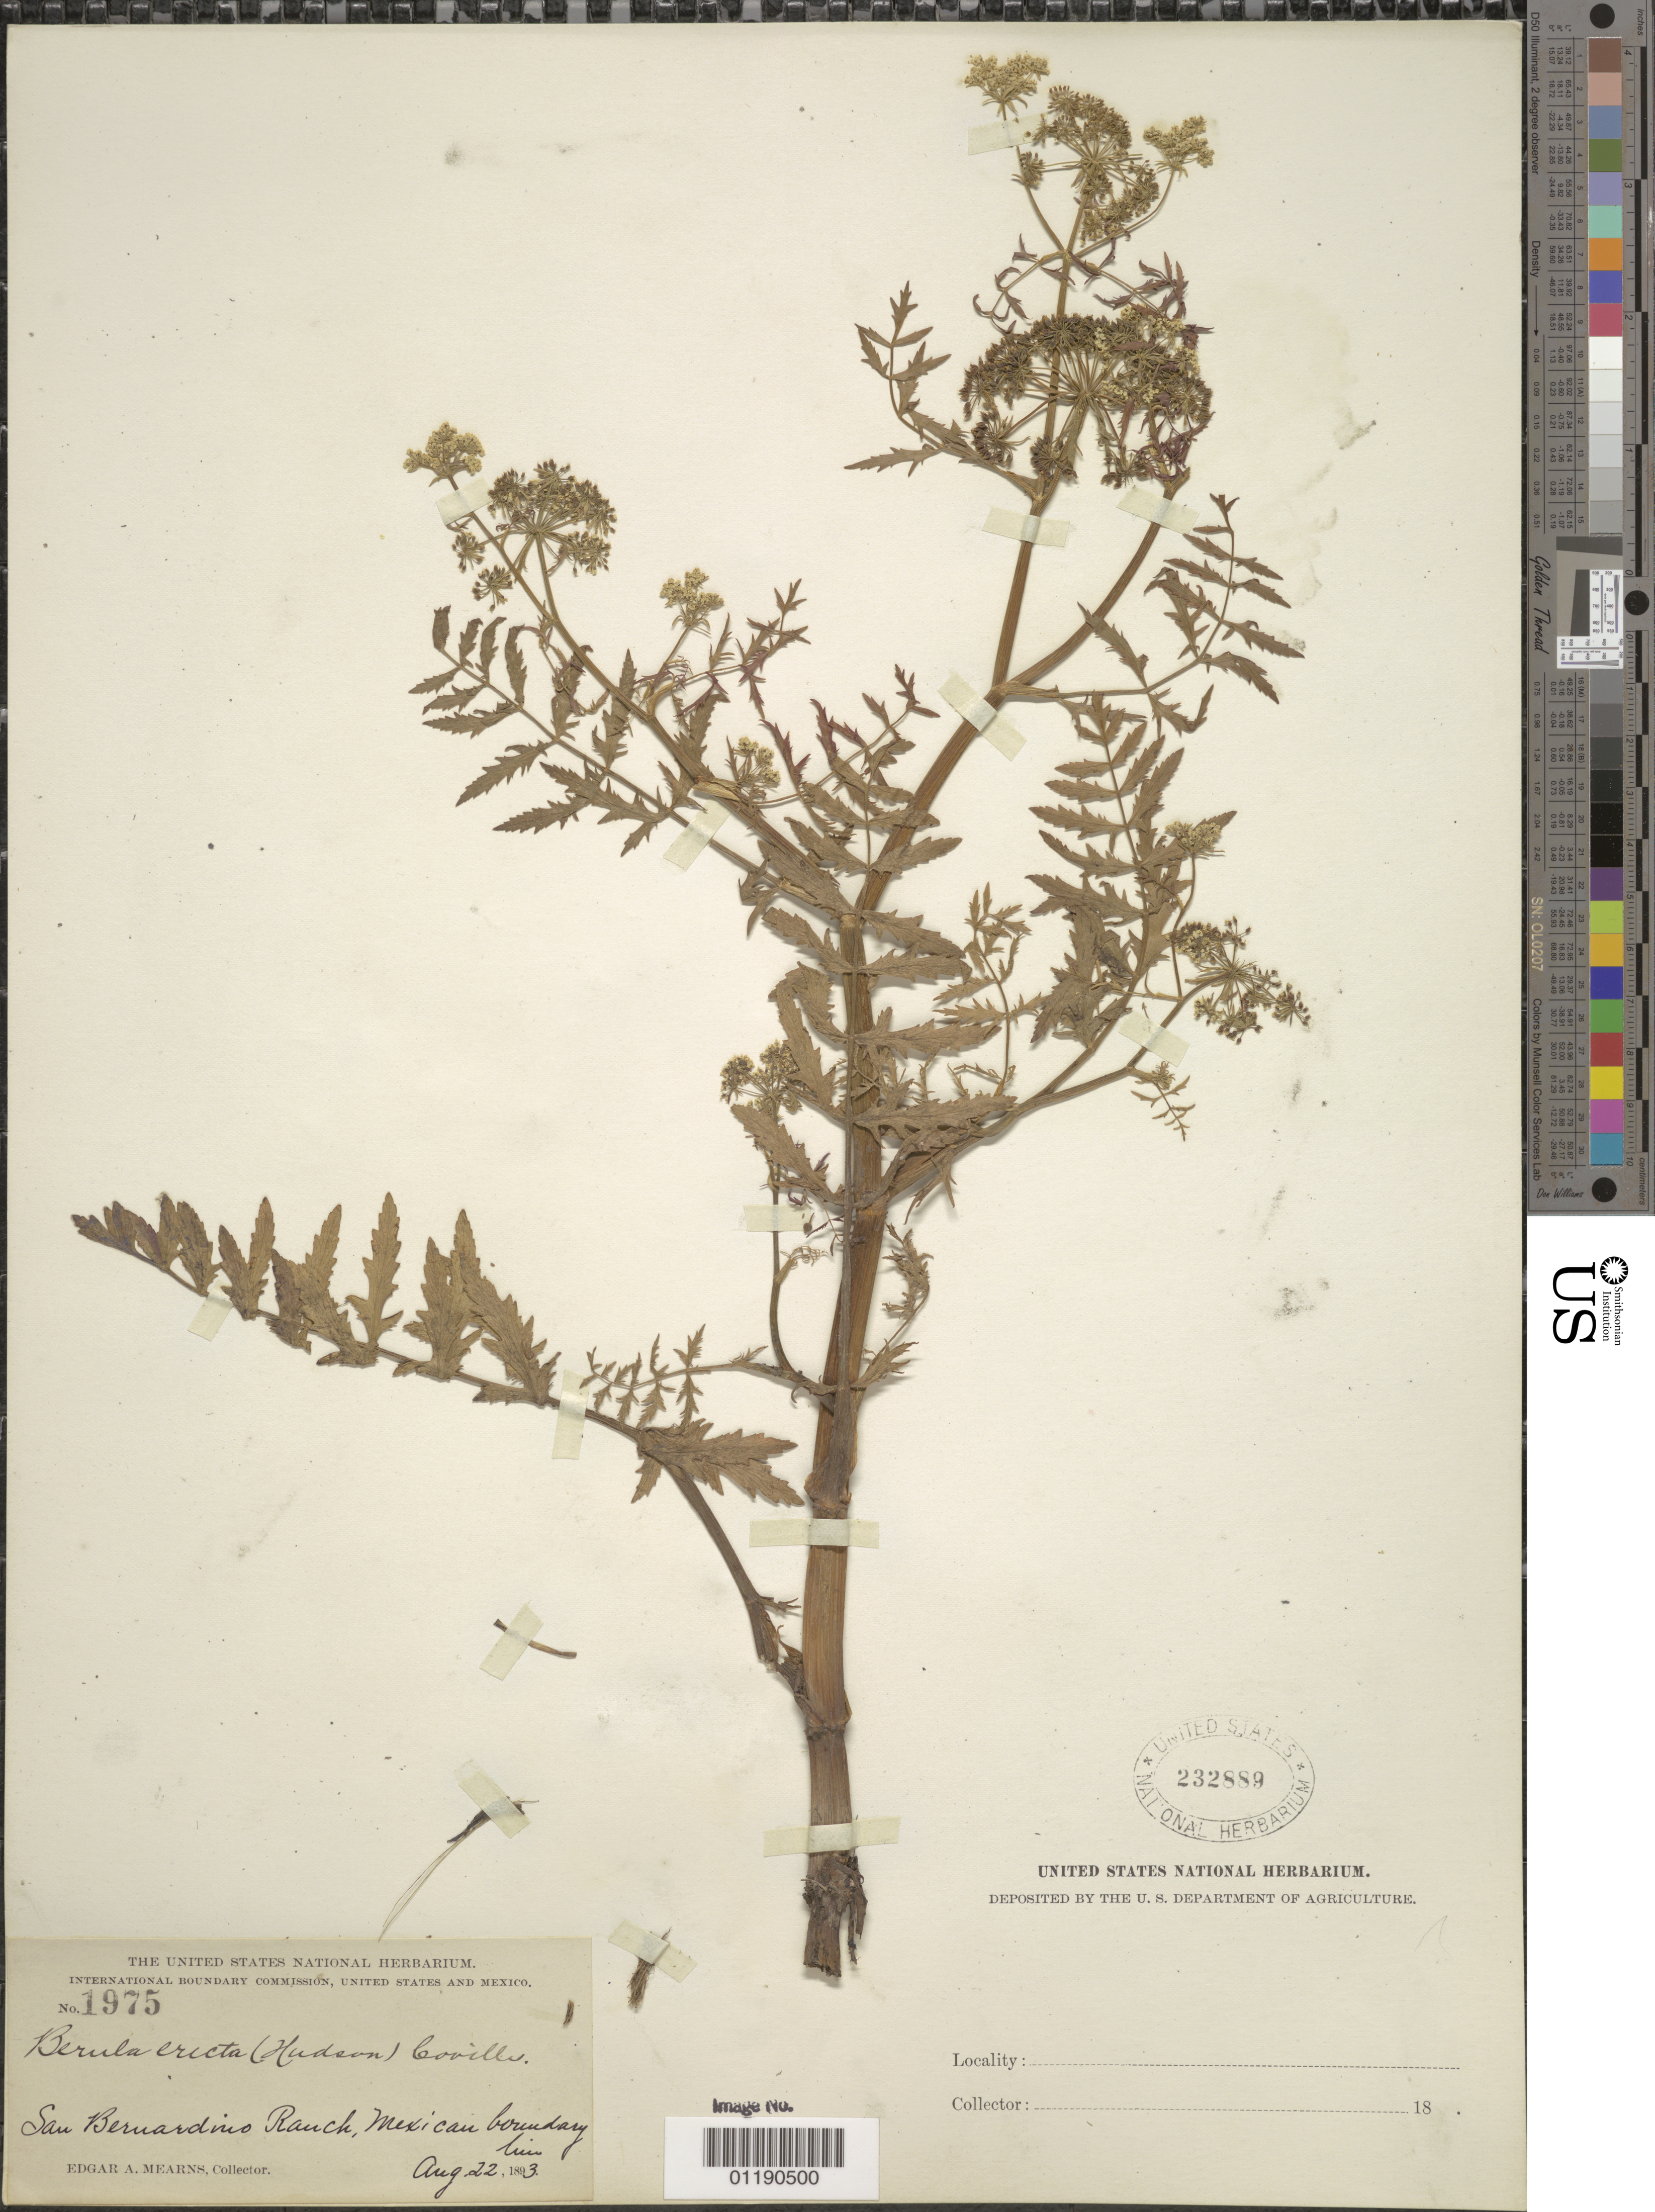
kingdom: Plantae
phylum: Tracheophyta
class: Magnoliopsida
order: Apiales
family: Apiaceae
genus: Berula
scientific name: Berula erecta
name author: (Huds.) Coville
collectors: E. A. Mearns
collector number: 1975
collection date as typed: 22 Aug 1893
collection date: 1893-08-22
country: United States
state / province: Arizona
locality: San Bernardino Ranch, Mexican Boundary Line.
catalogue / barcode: US 232889